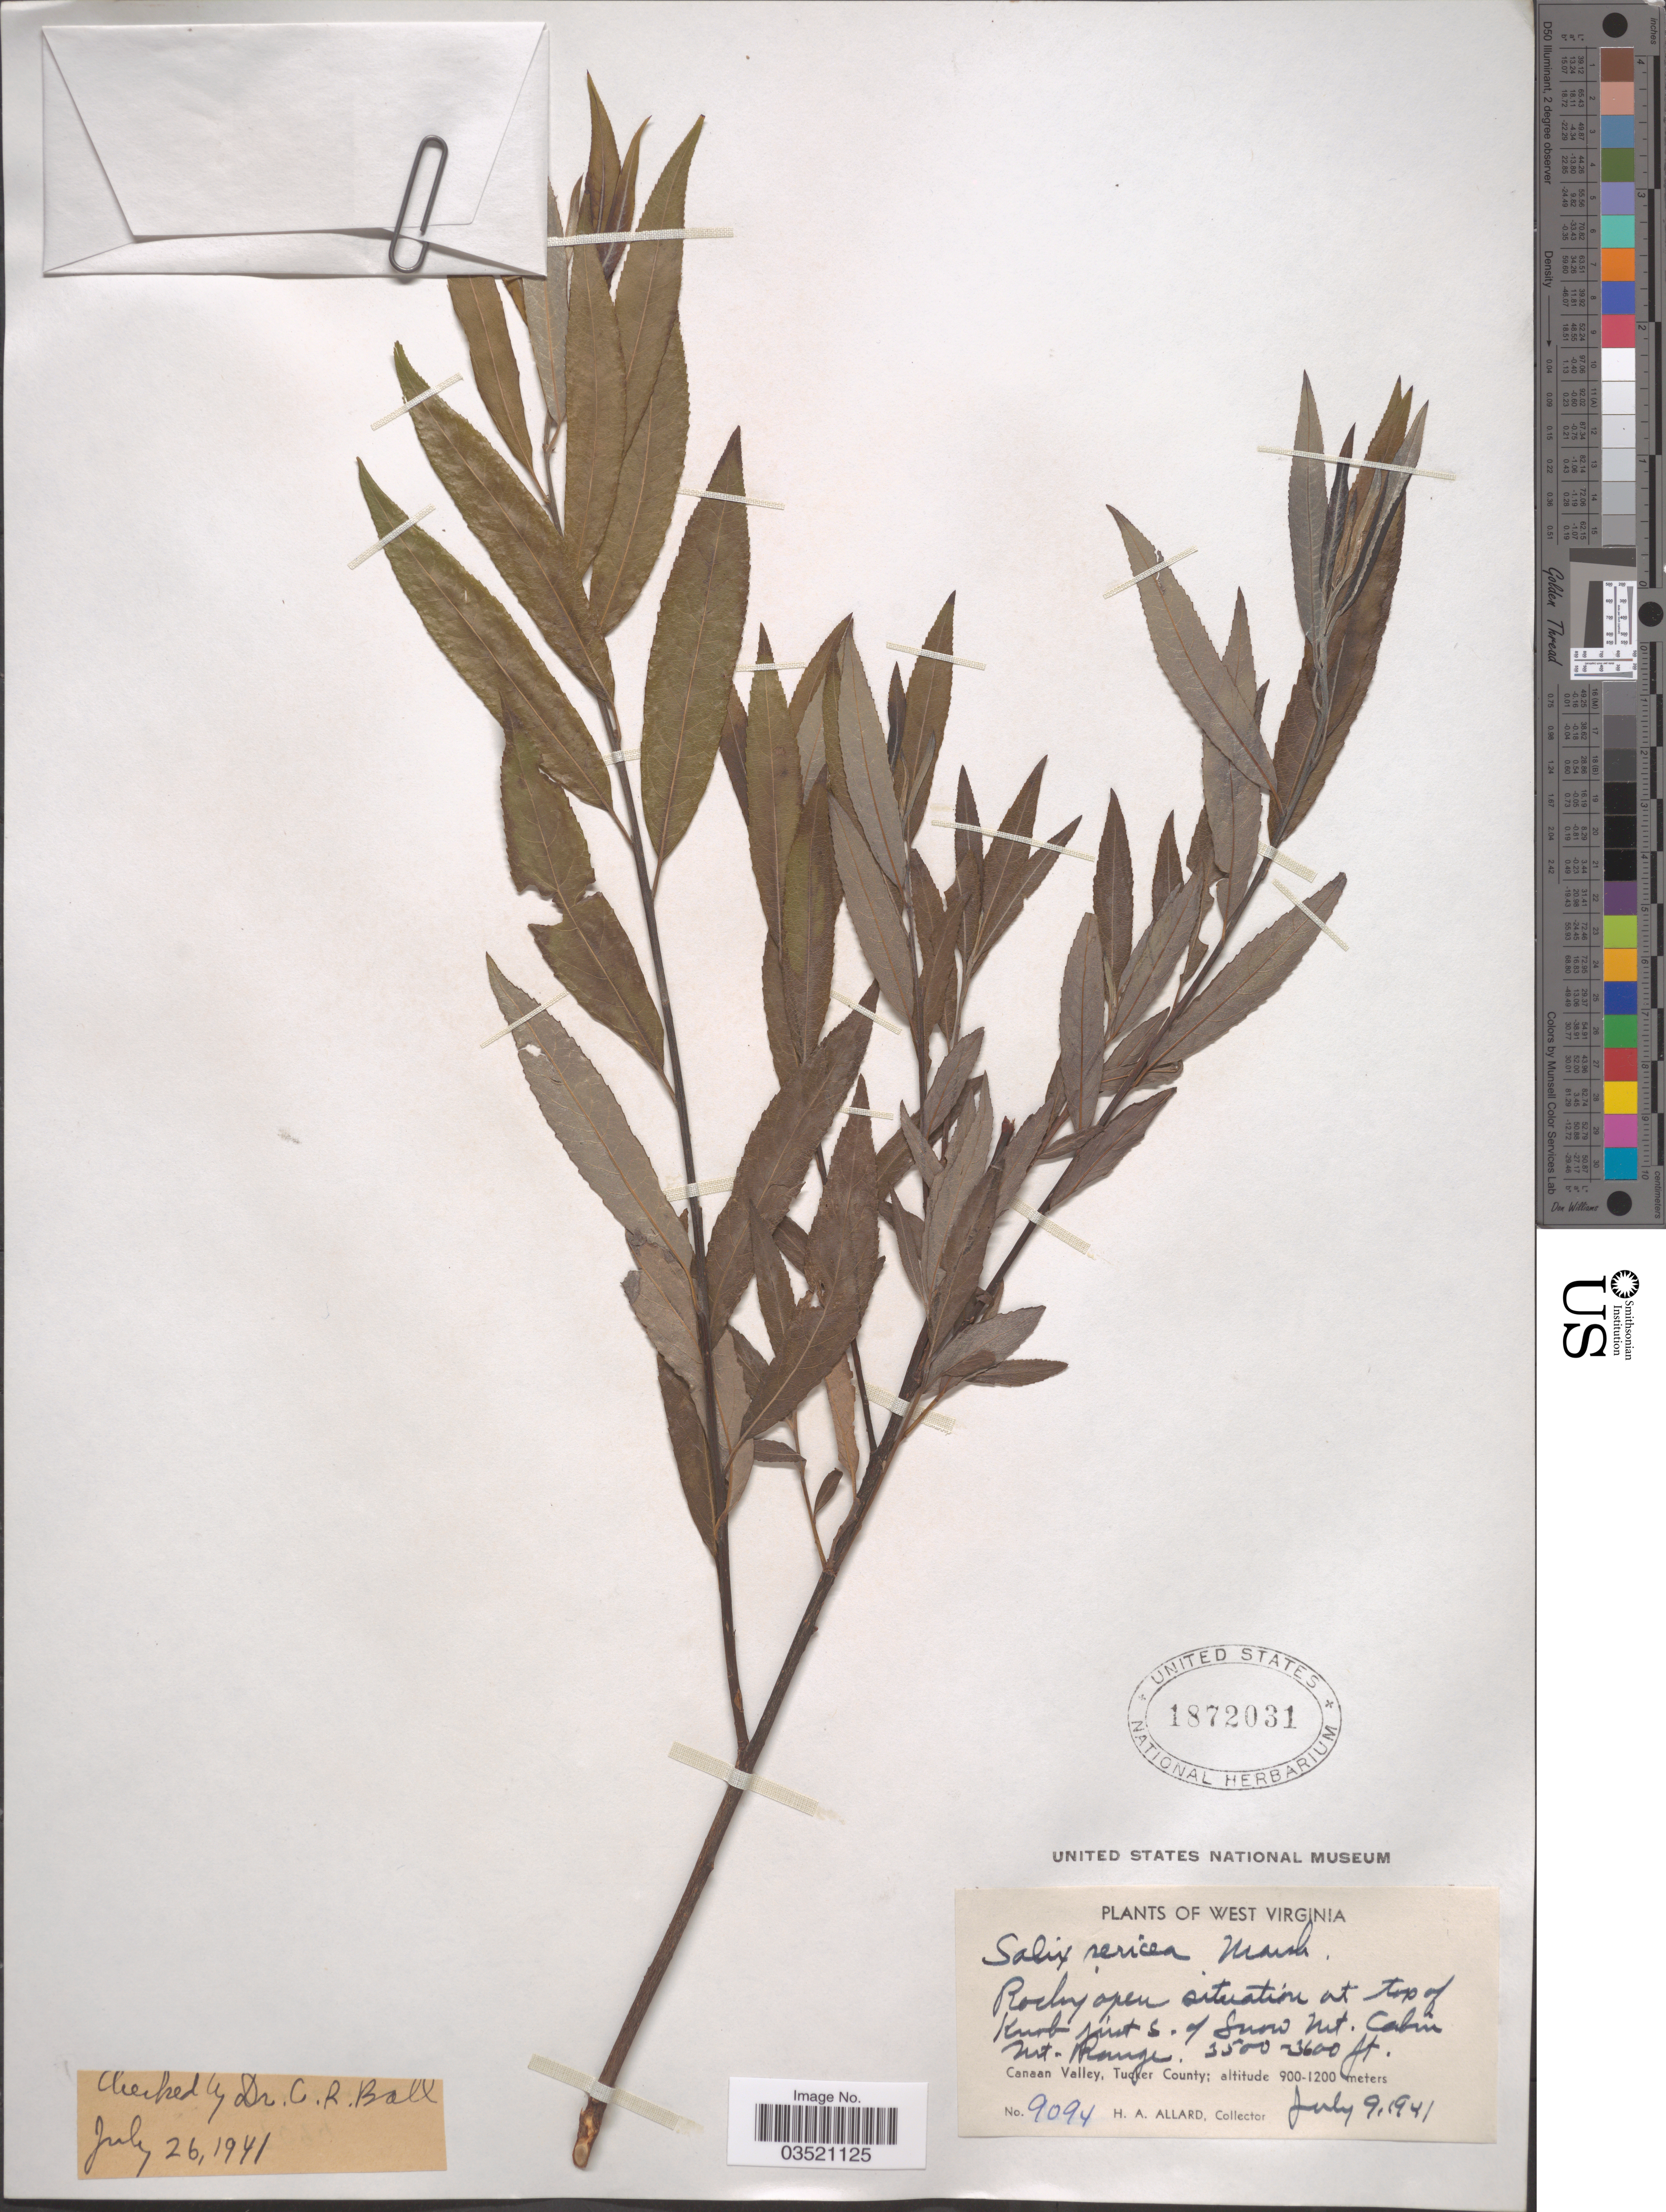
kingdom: Plantae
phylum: Tracheophyta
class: Magnoliopsida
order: Malpighiales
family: Salicaceae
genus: Salix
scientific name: Salix sericea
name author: Marshall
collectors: H. A. Allard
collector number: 9094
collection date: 1941-07-09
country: United States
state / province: West Virginia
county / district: Tucker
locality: Rocky open situation at top of Knob just S. of Snow Mt. Cabin Mt. Range. Canaan Valley, Tucker County.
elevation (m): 1067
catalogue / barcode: US 1872031